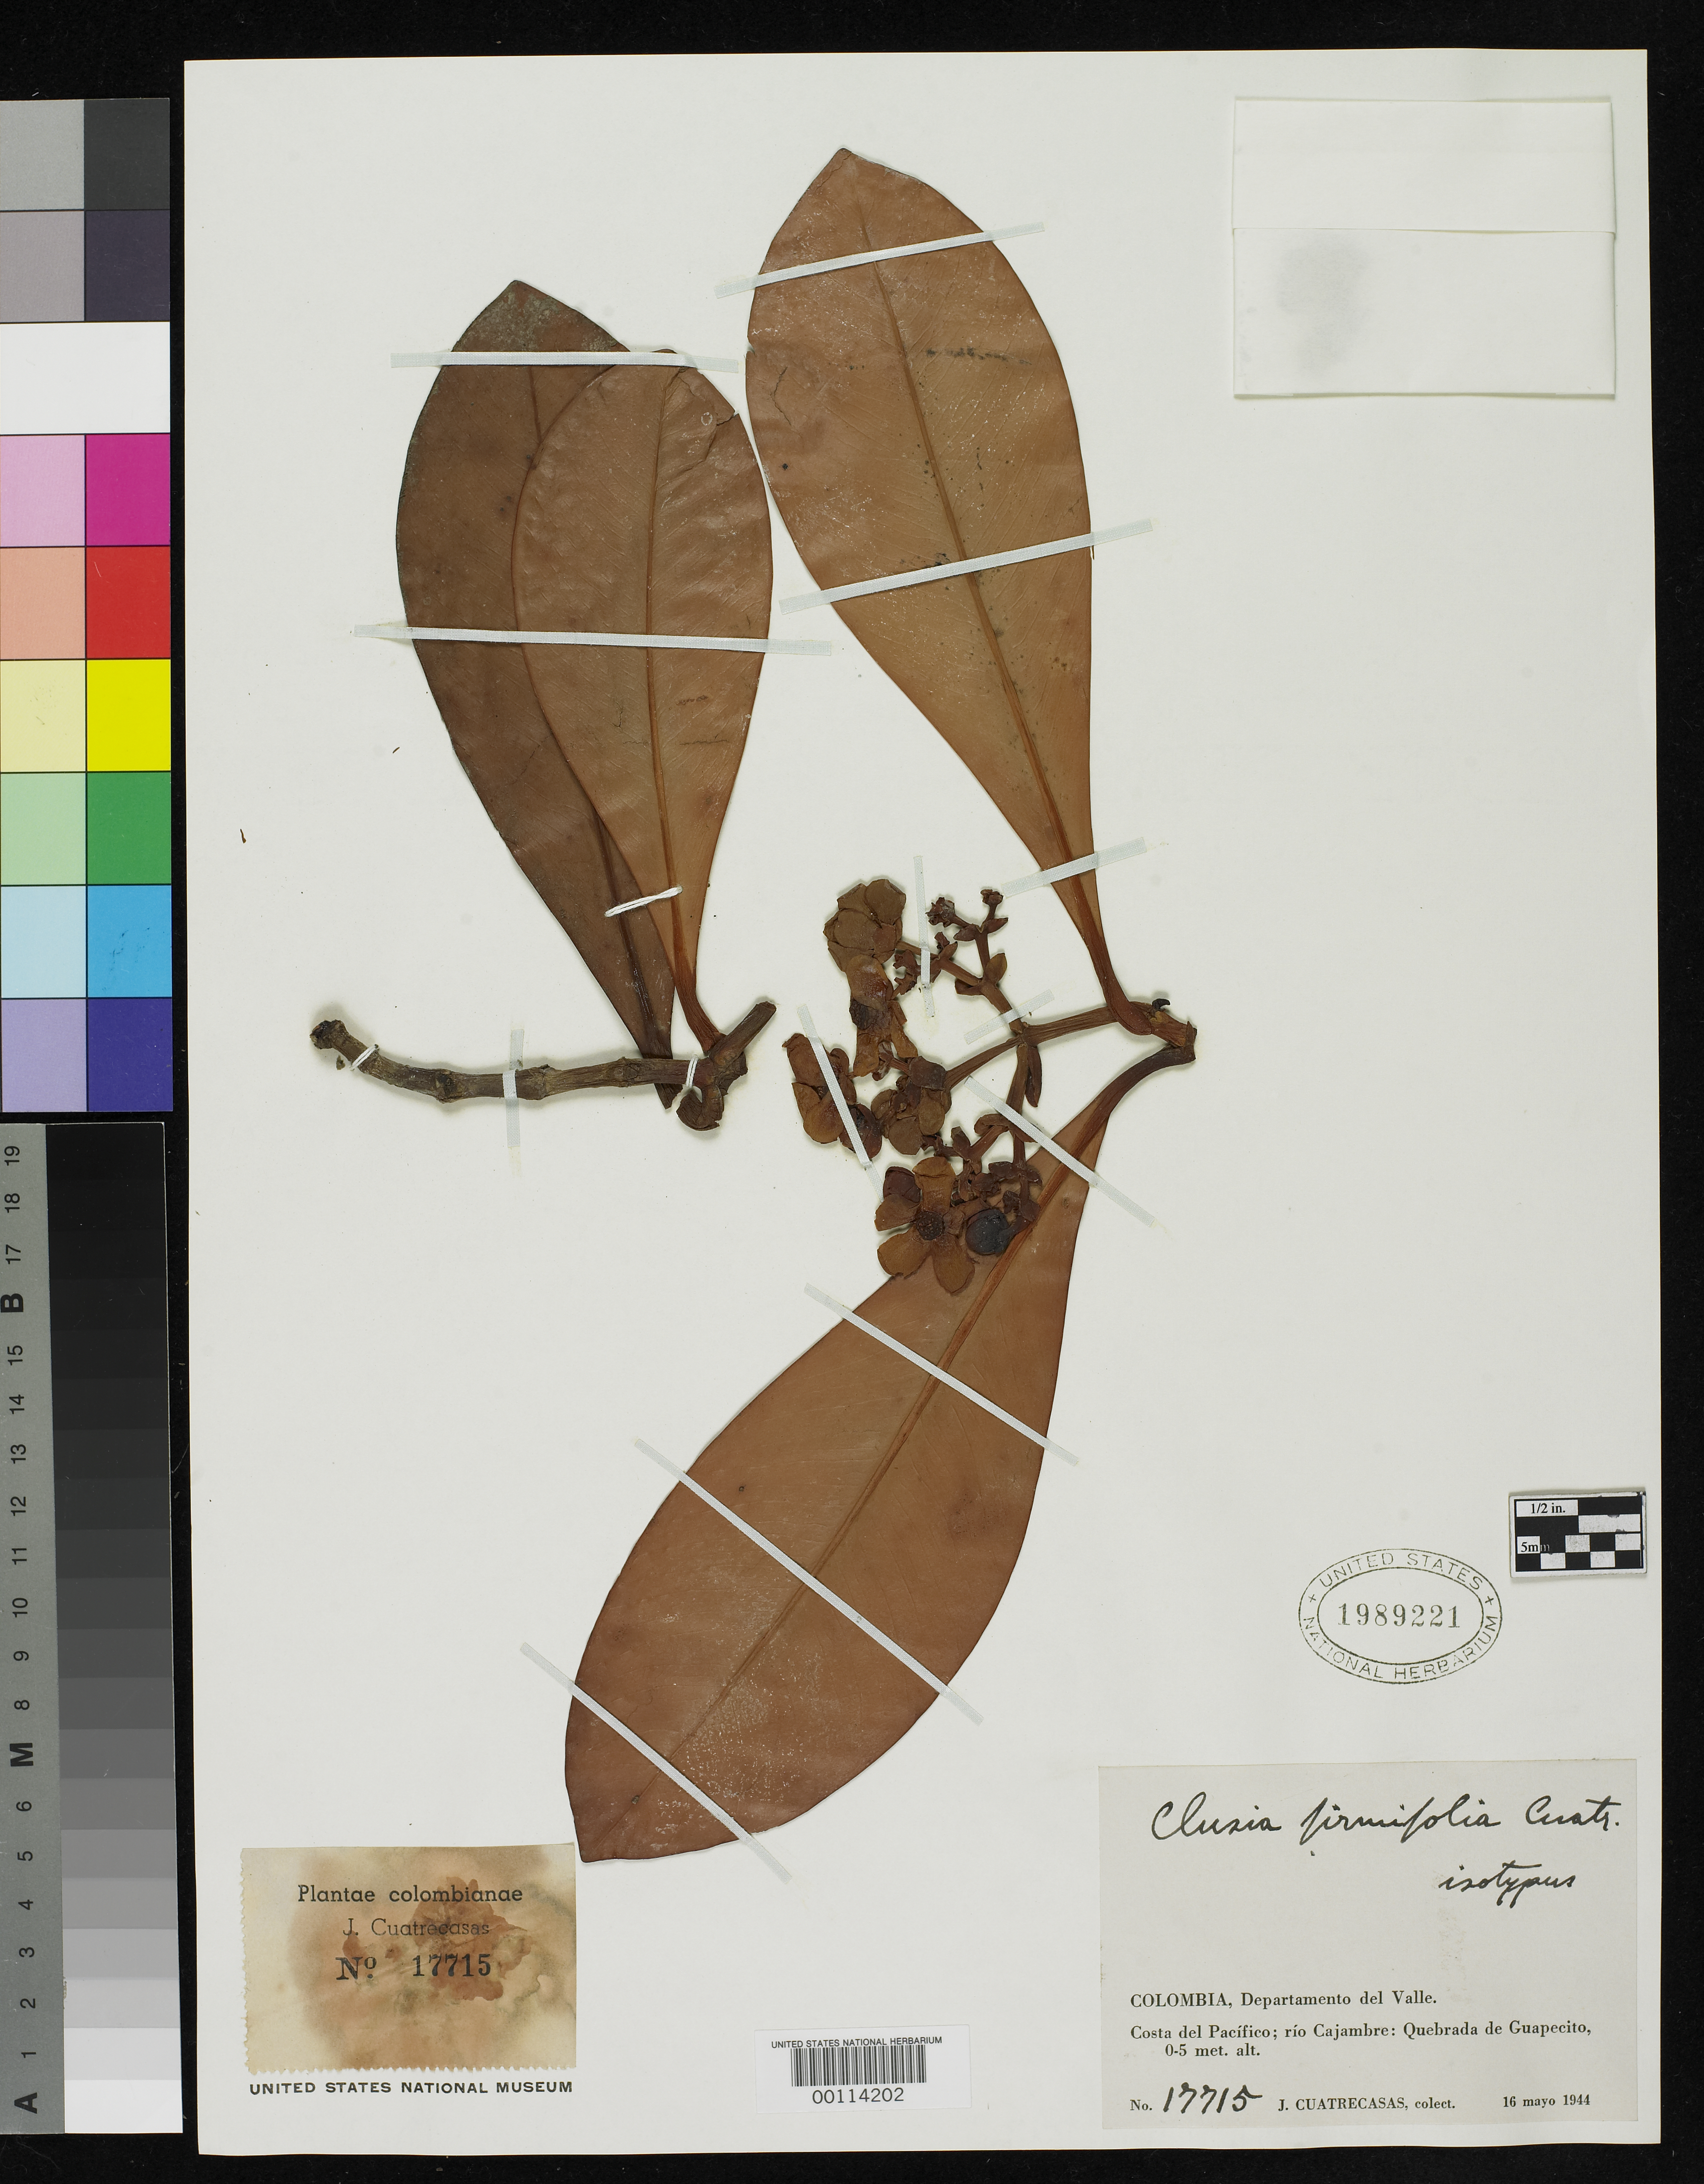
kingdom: Plantae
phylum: Tracheophyta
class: Magnoliopsida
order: Malpighiales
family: Clusiaceae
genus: Clusia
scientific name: Clusia firmifolia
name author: Cuatrec.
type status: Isotype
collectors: J. Cuatrecasas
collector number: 17715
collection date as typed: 16 May 1944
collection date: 1944-05-16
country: Colombia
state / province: Valle del Cauca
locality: Pacific Coast.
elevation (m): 0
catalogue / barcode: US 1989221